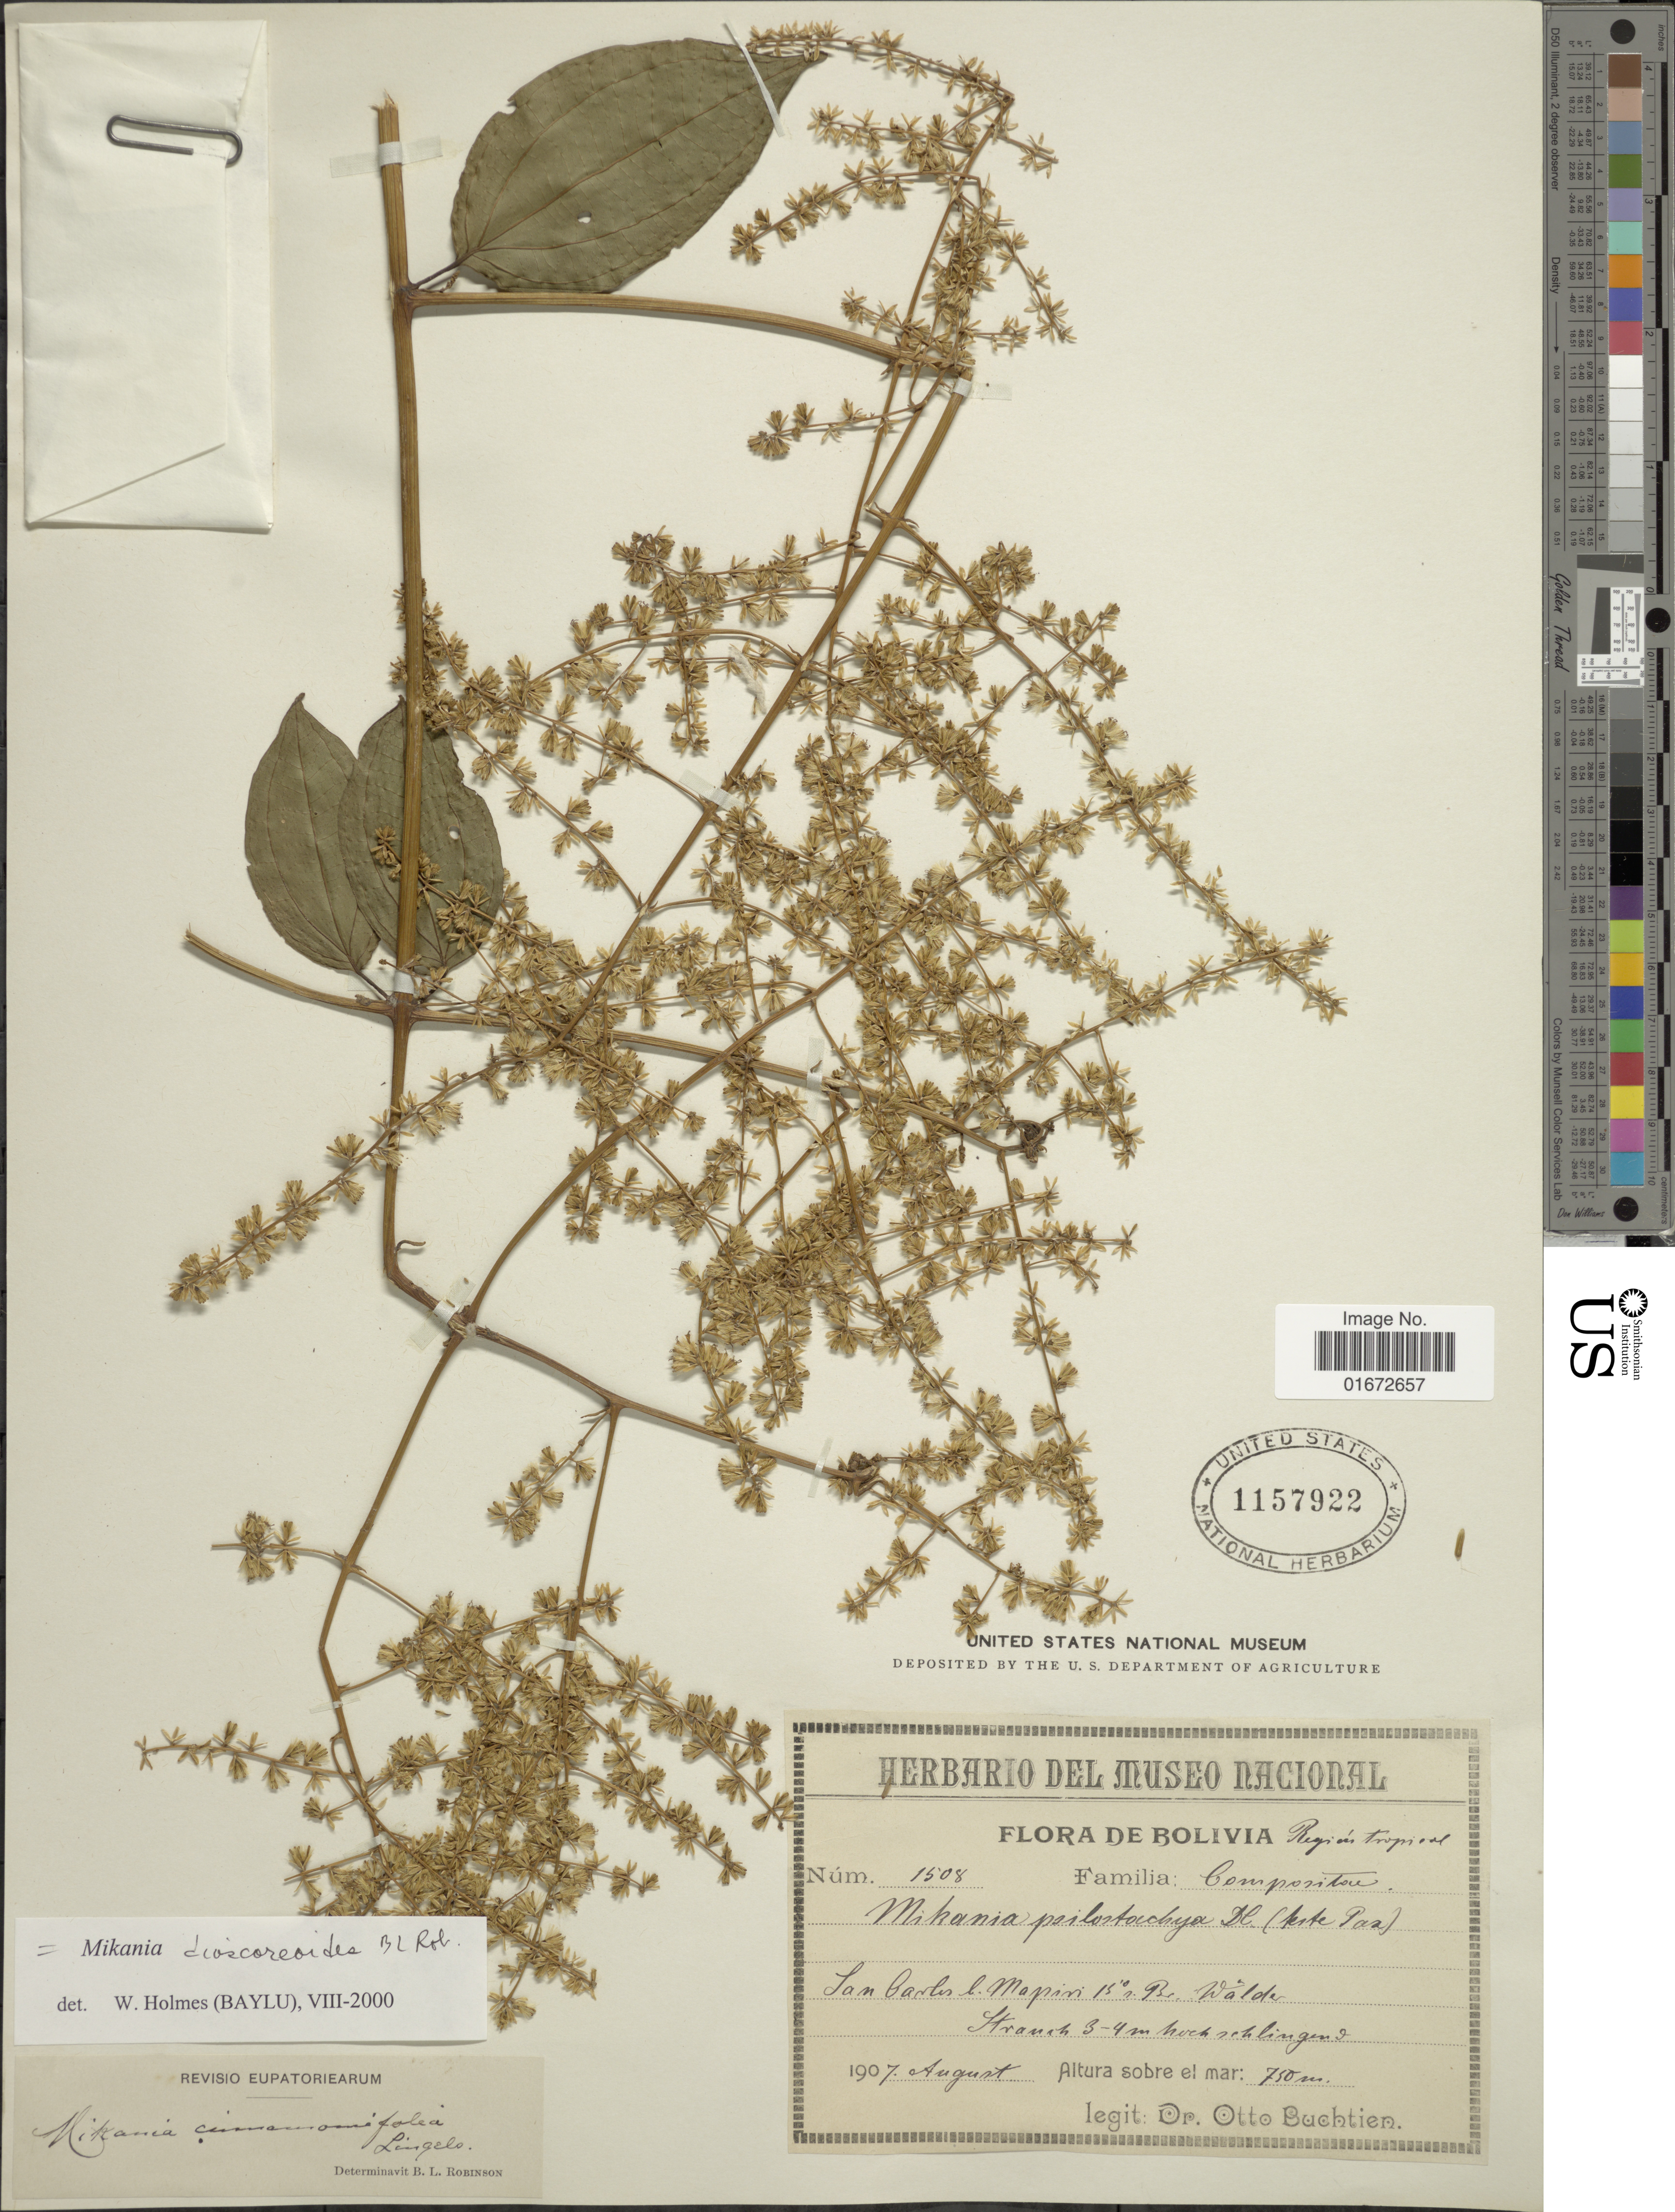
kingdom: Plantae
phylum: Tracheophyta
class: Magnoliopsida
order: Asterales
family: Asteraceae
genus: Mikania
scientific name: Mikania cinnamomifolia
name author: Lingelsh.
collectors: O. Buchtien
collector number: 1508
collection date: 1907-08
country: Bolivia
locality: San Carlos l. Mapiri 15° n. Br. Walder Strauch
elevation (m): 750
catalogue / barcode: US 1157922